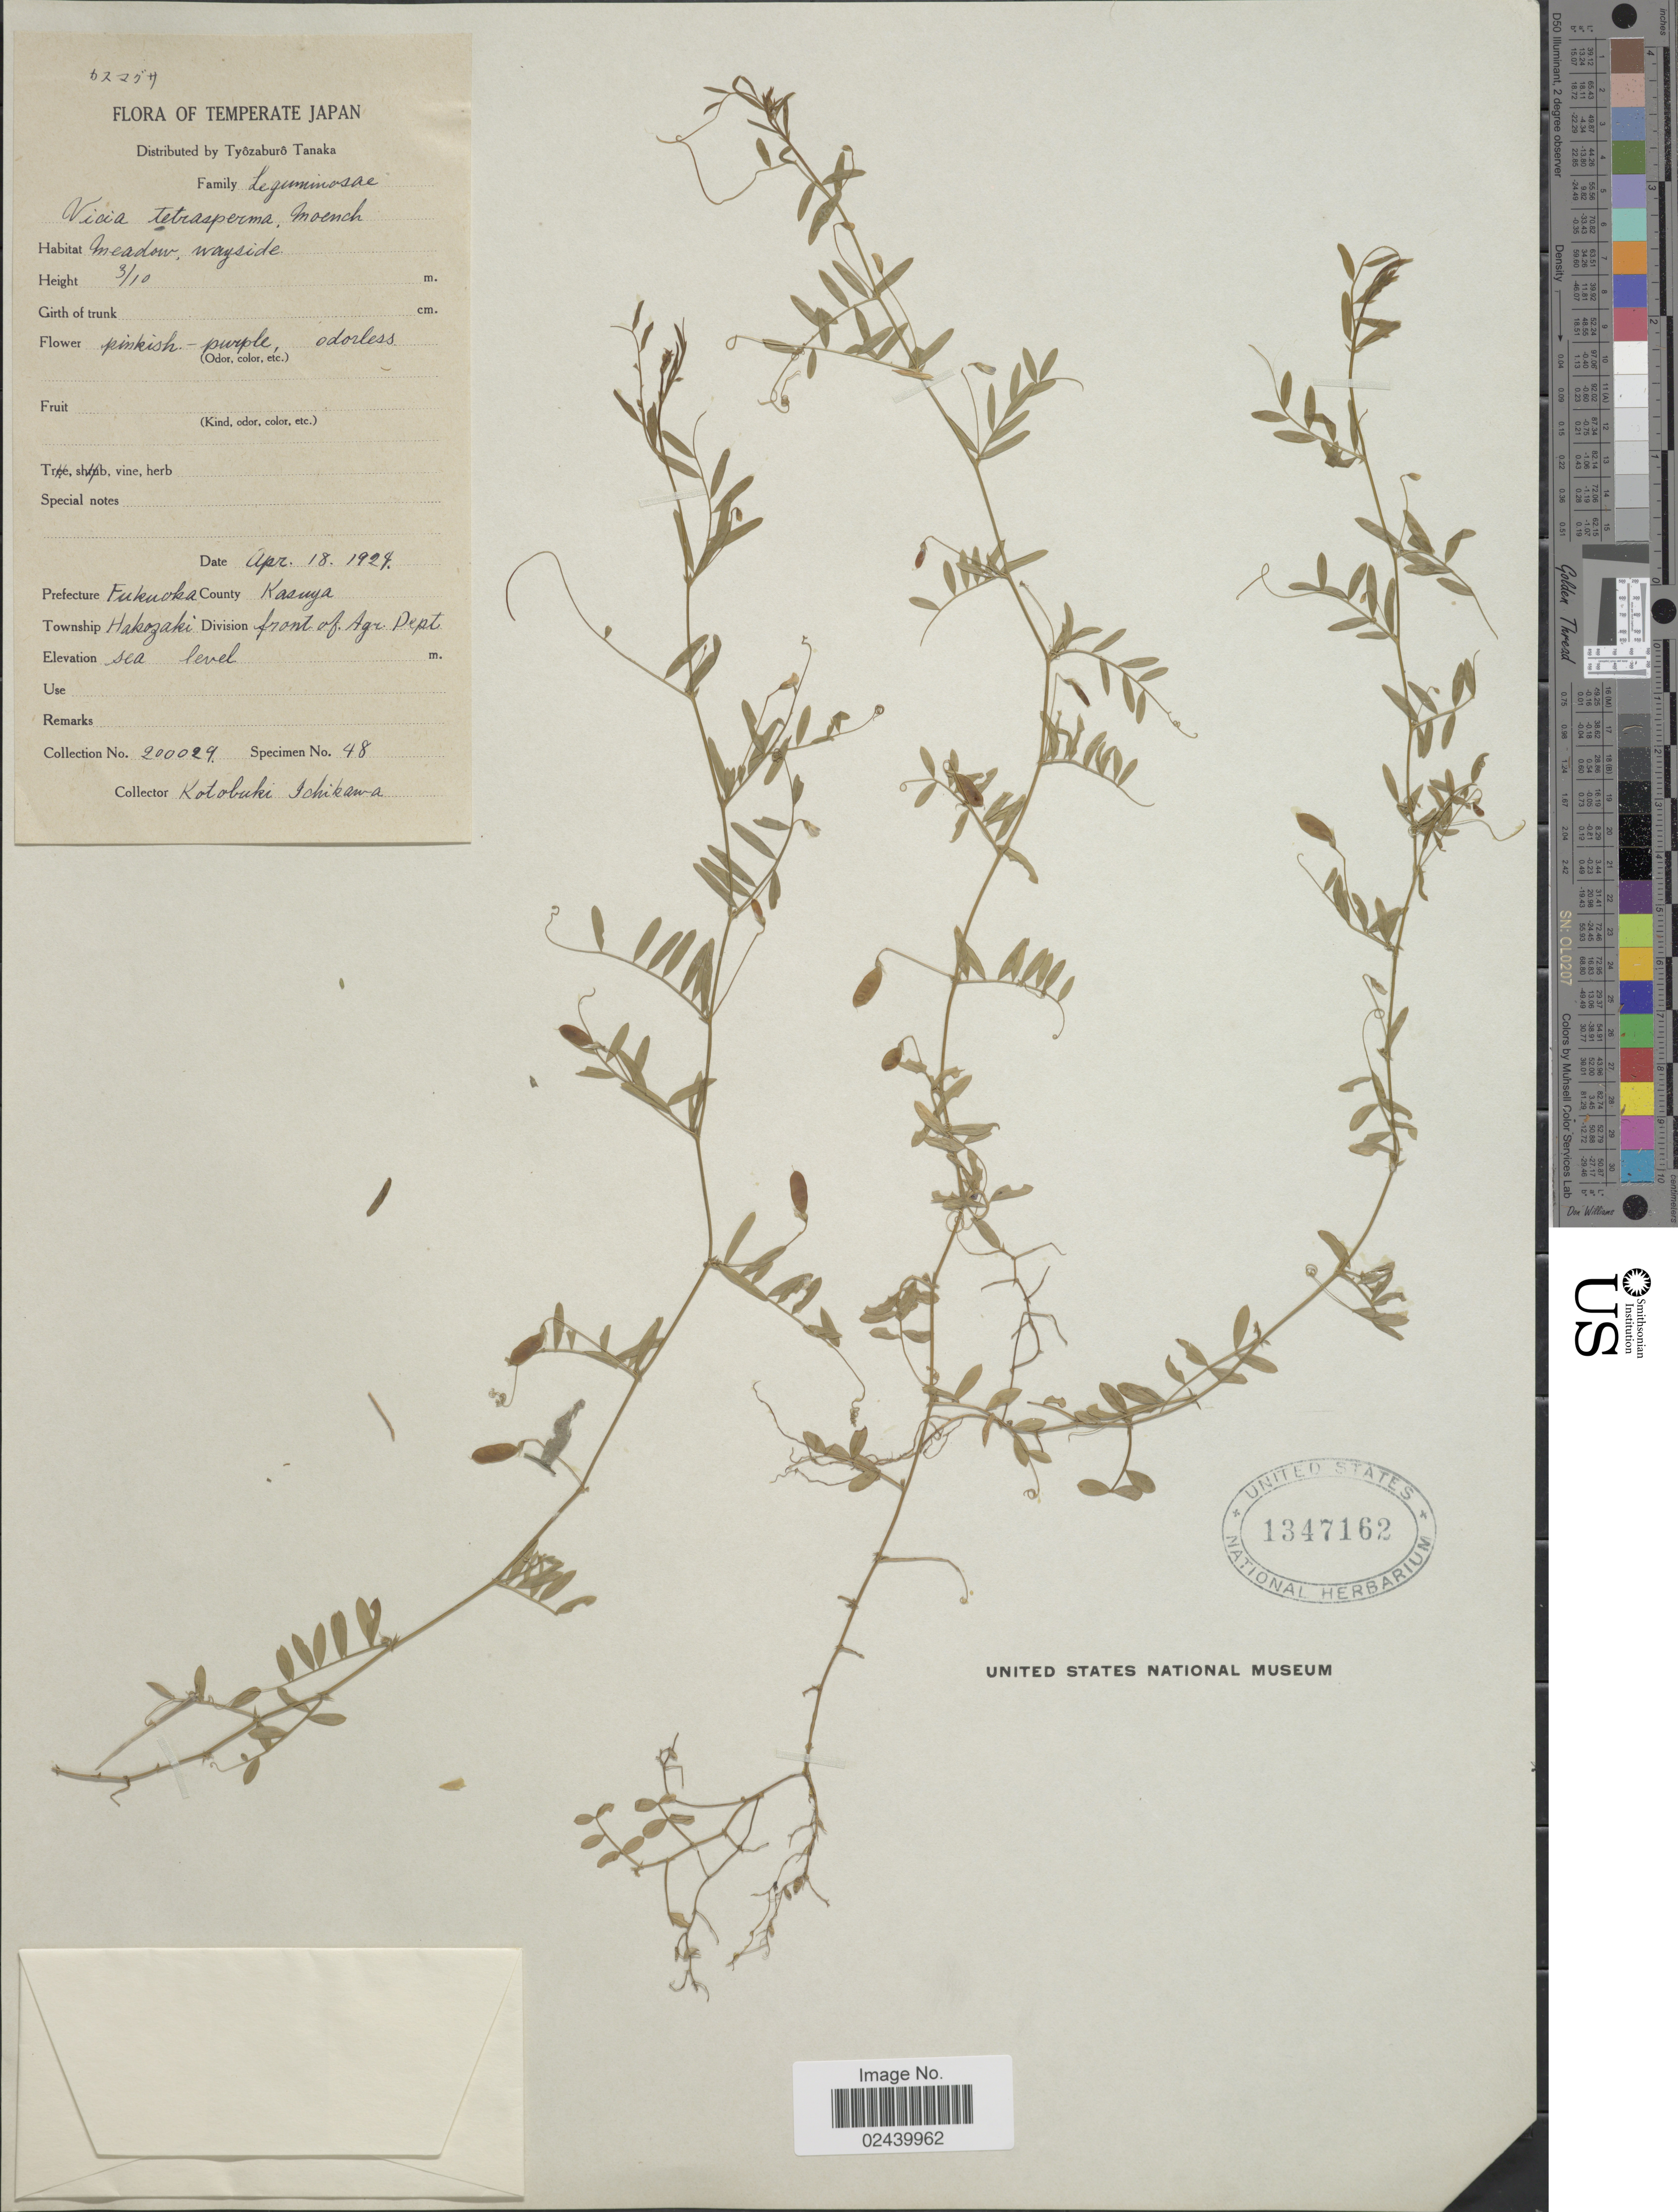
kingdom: Plantae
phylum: Tracheophyta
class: Magnoliopsida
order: Fabales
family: Fabaceae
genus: Vicia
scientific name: Vicia tetrasperma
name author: (L.) Schreb.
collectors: K. Ichikawa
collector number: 200029/48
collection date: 1929-04-18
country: Japan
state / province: Hukuoka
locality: Temperate Japan, Prefecture Fukuoka, County Kasnya, Township Hakozaki, Division front of Agr. Dept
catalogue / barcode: US 1347162